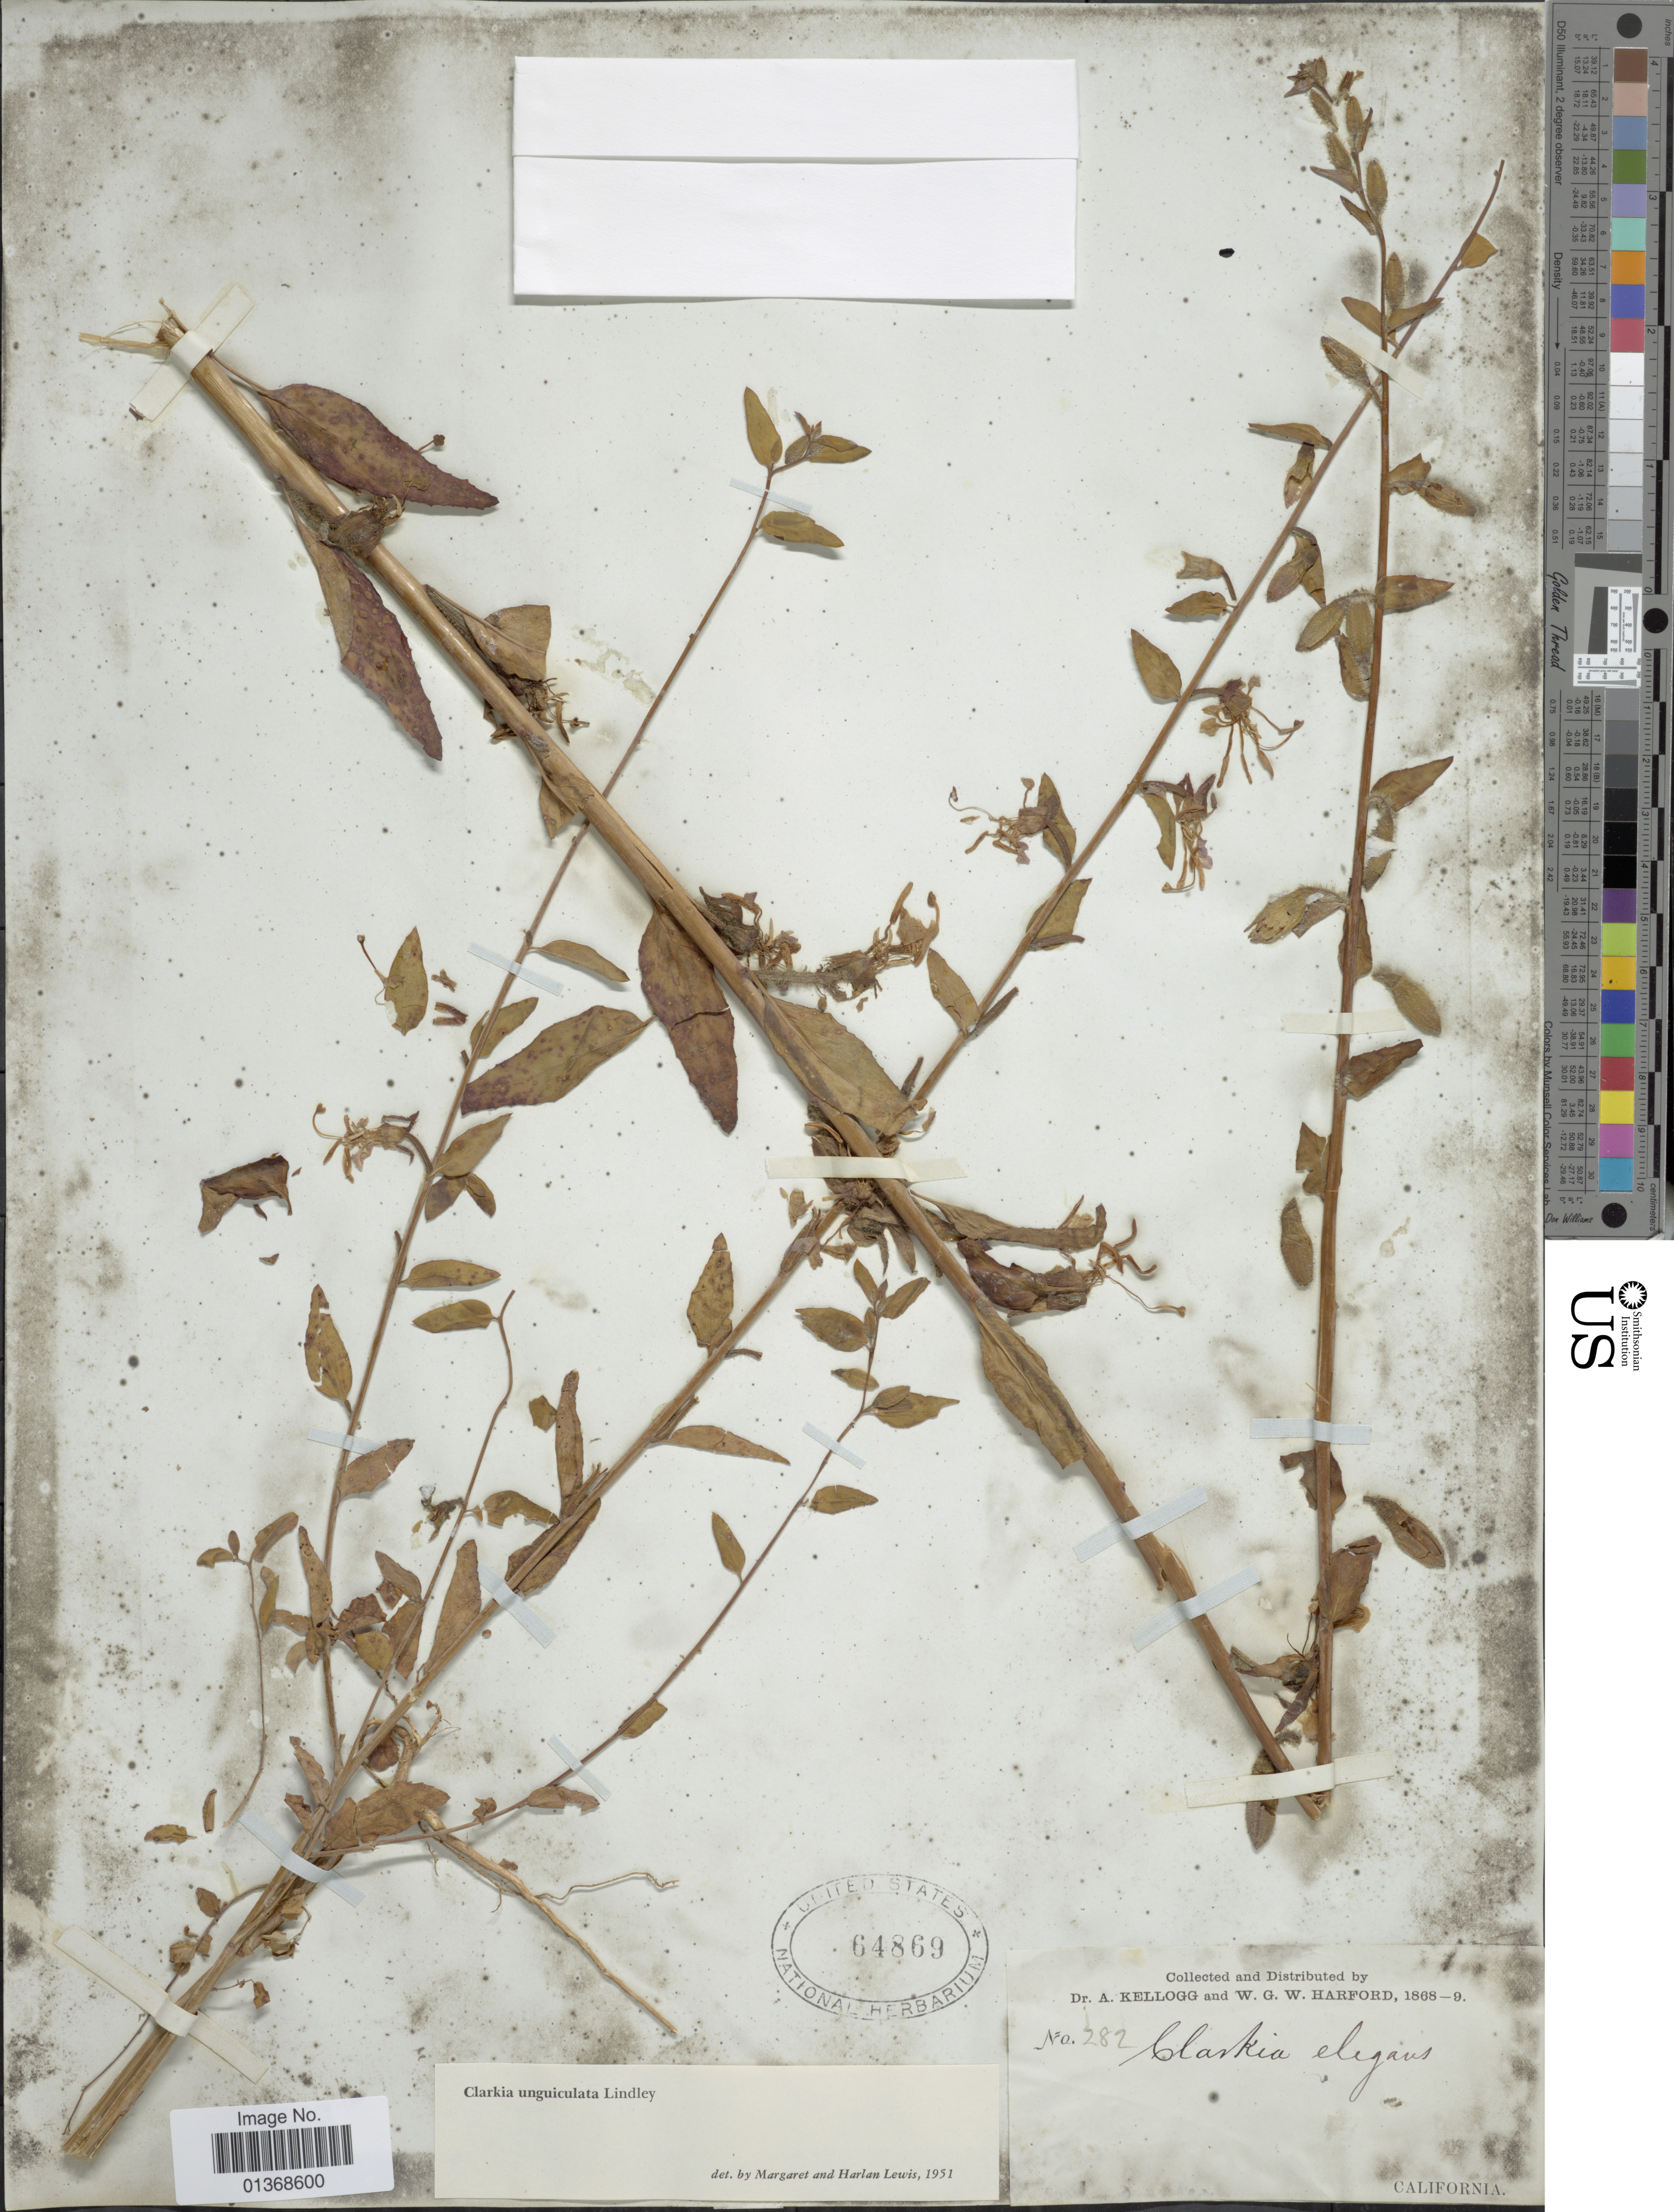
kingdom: Plantae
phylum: Tracheophyta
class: Magnoliopsida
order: Myrtales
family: Onagraceae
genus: Clarkia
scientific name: Clarkia unguiculata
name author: Lindl.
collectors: A. Kellogg & W. G. W. Harford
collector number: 282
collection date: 1868/1869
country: United States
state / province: California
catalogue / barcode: US 64869